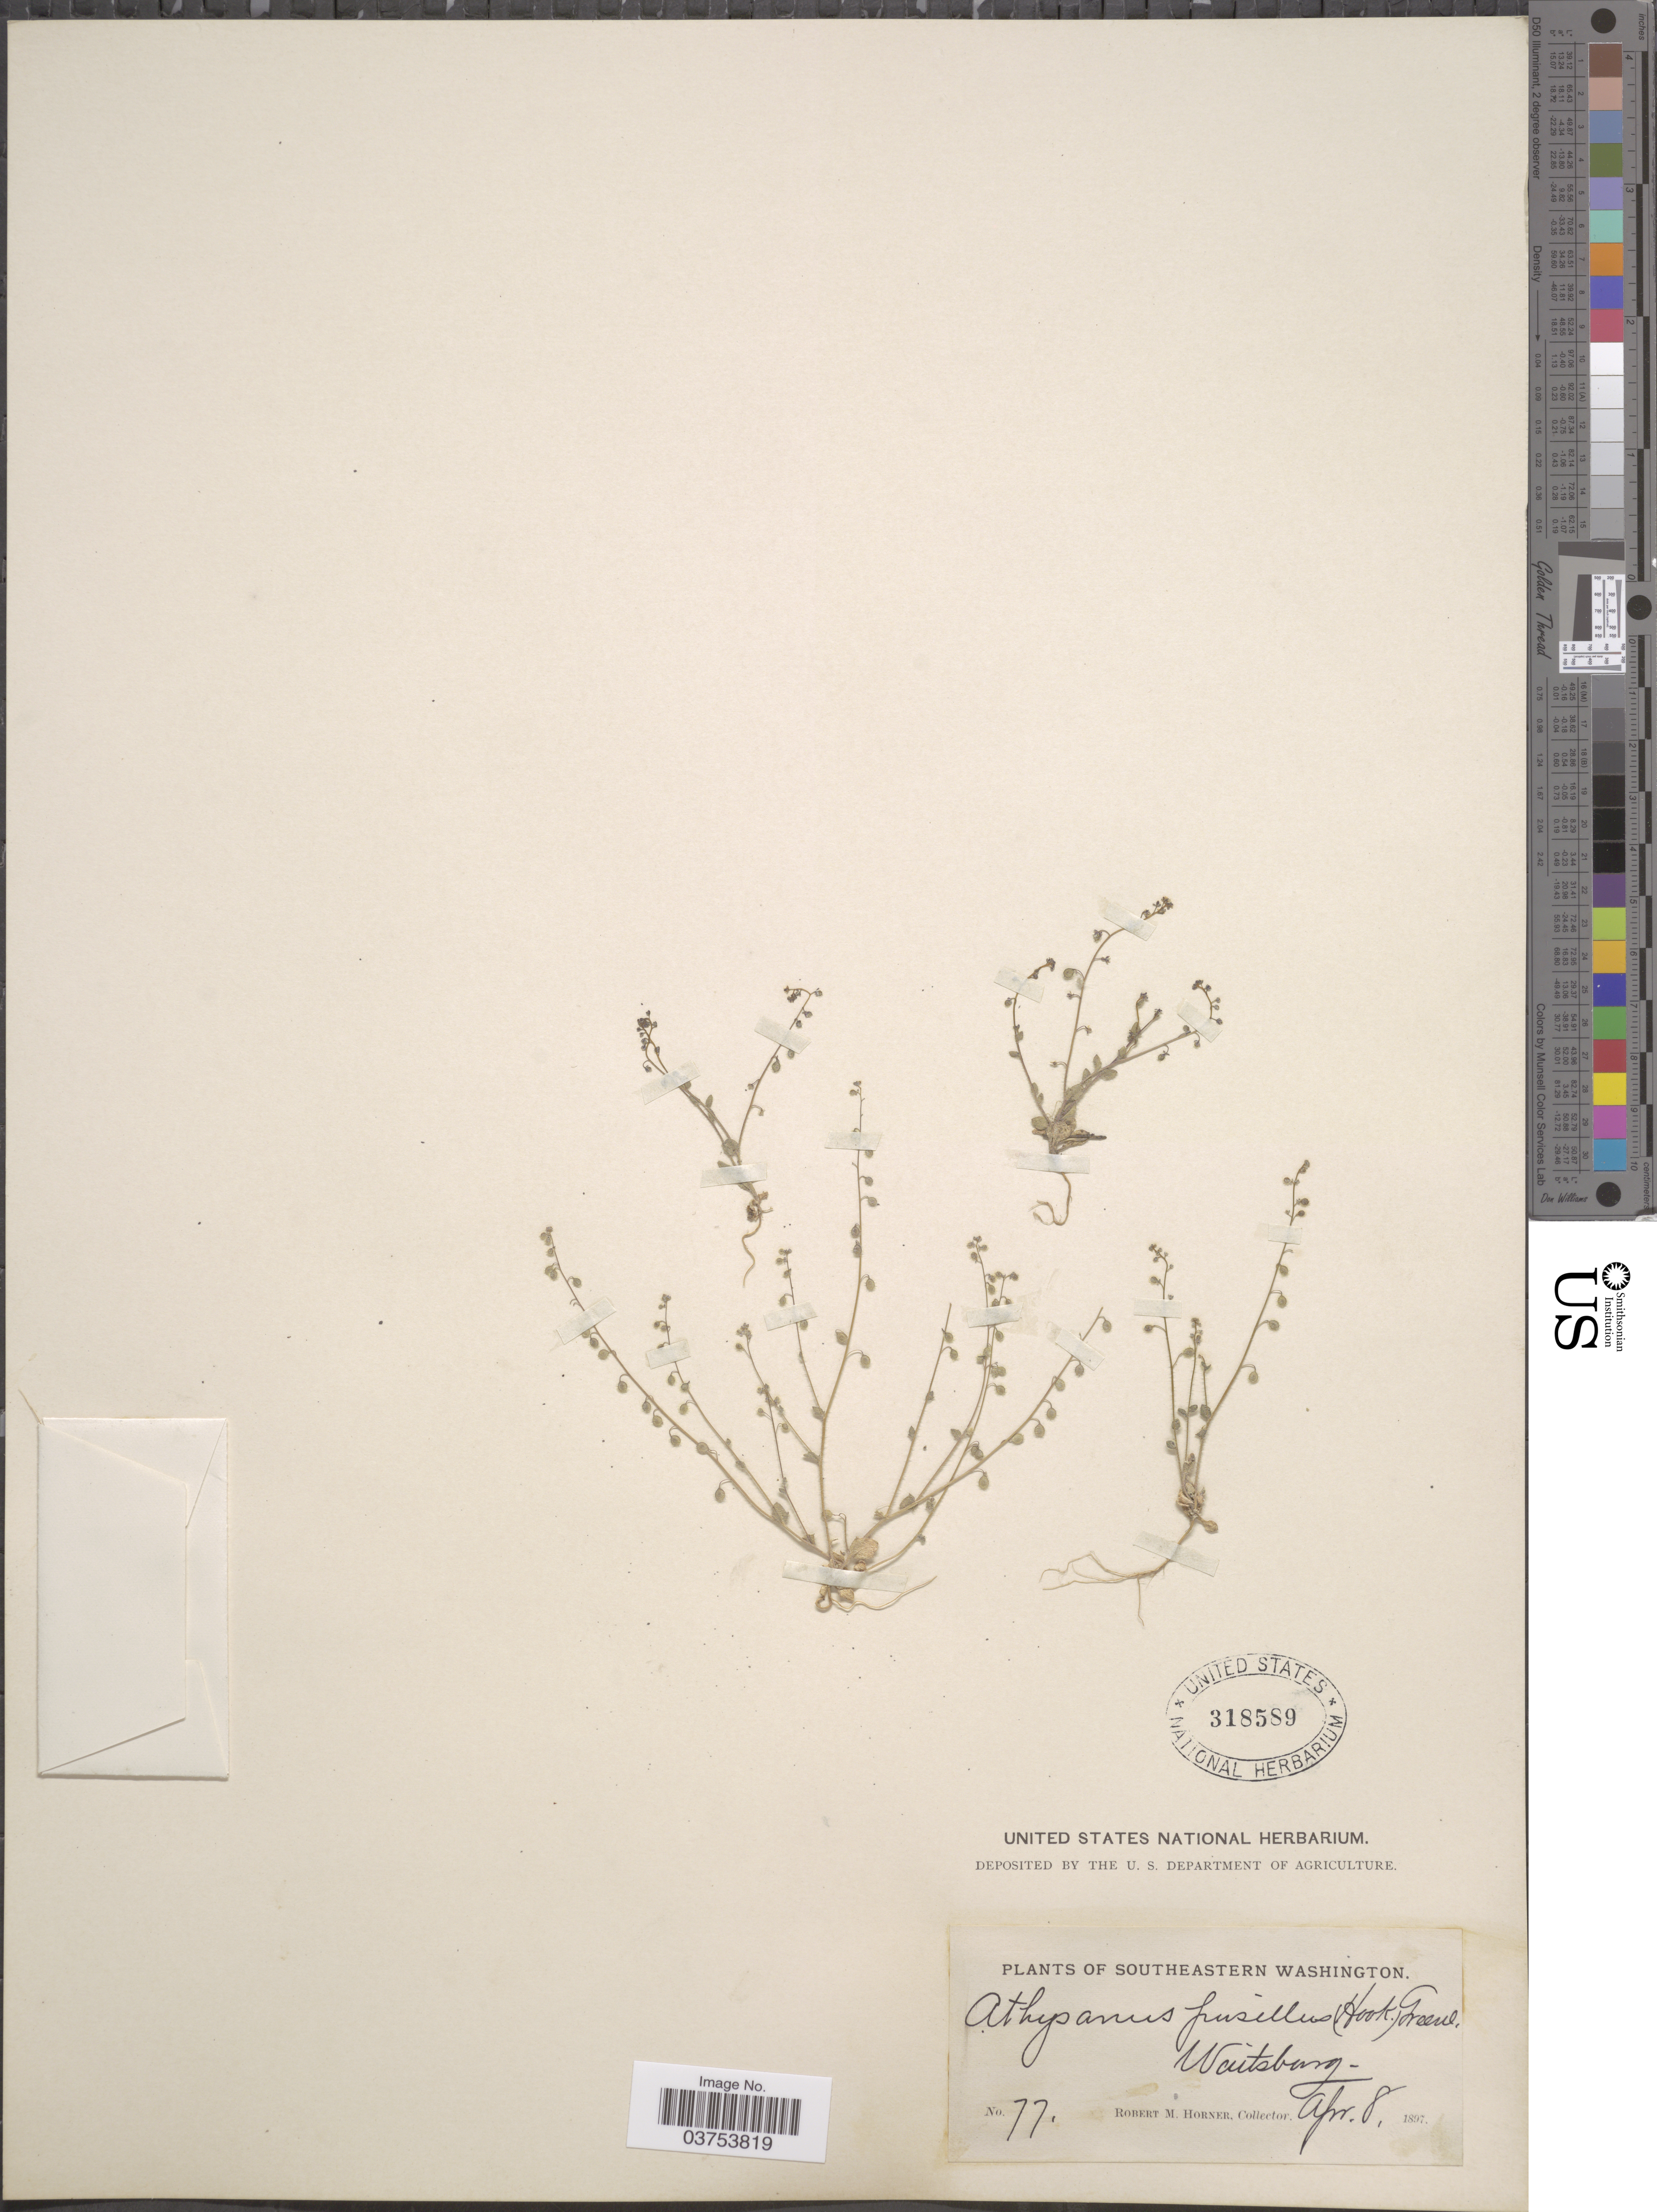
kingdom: Plantae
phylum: Tracheophyta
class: Magnoliopsida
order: Brassicales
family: Brassicaceae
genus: Athysanus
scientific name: Athysanus pusillus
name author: (Hook.) Greene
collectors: R. Horner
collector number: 77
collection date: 1897-04-08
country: United States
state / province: Washington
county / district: Walla Walla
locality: Southeastern Washington. Waitsburg.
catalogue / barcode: US 318589